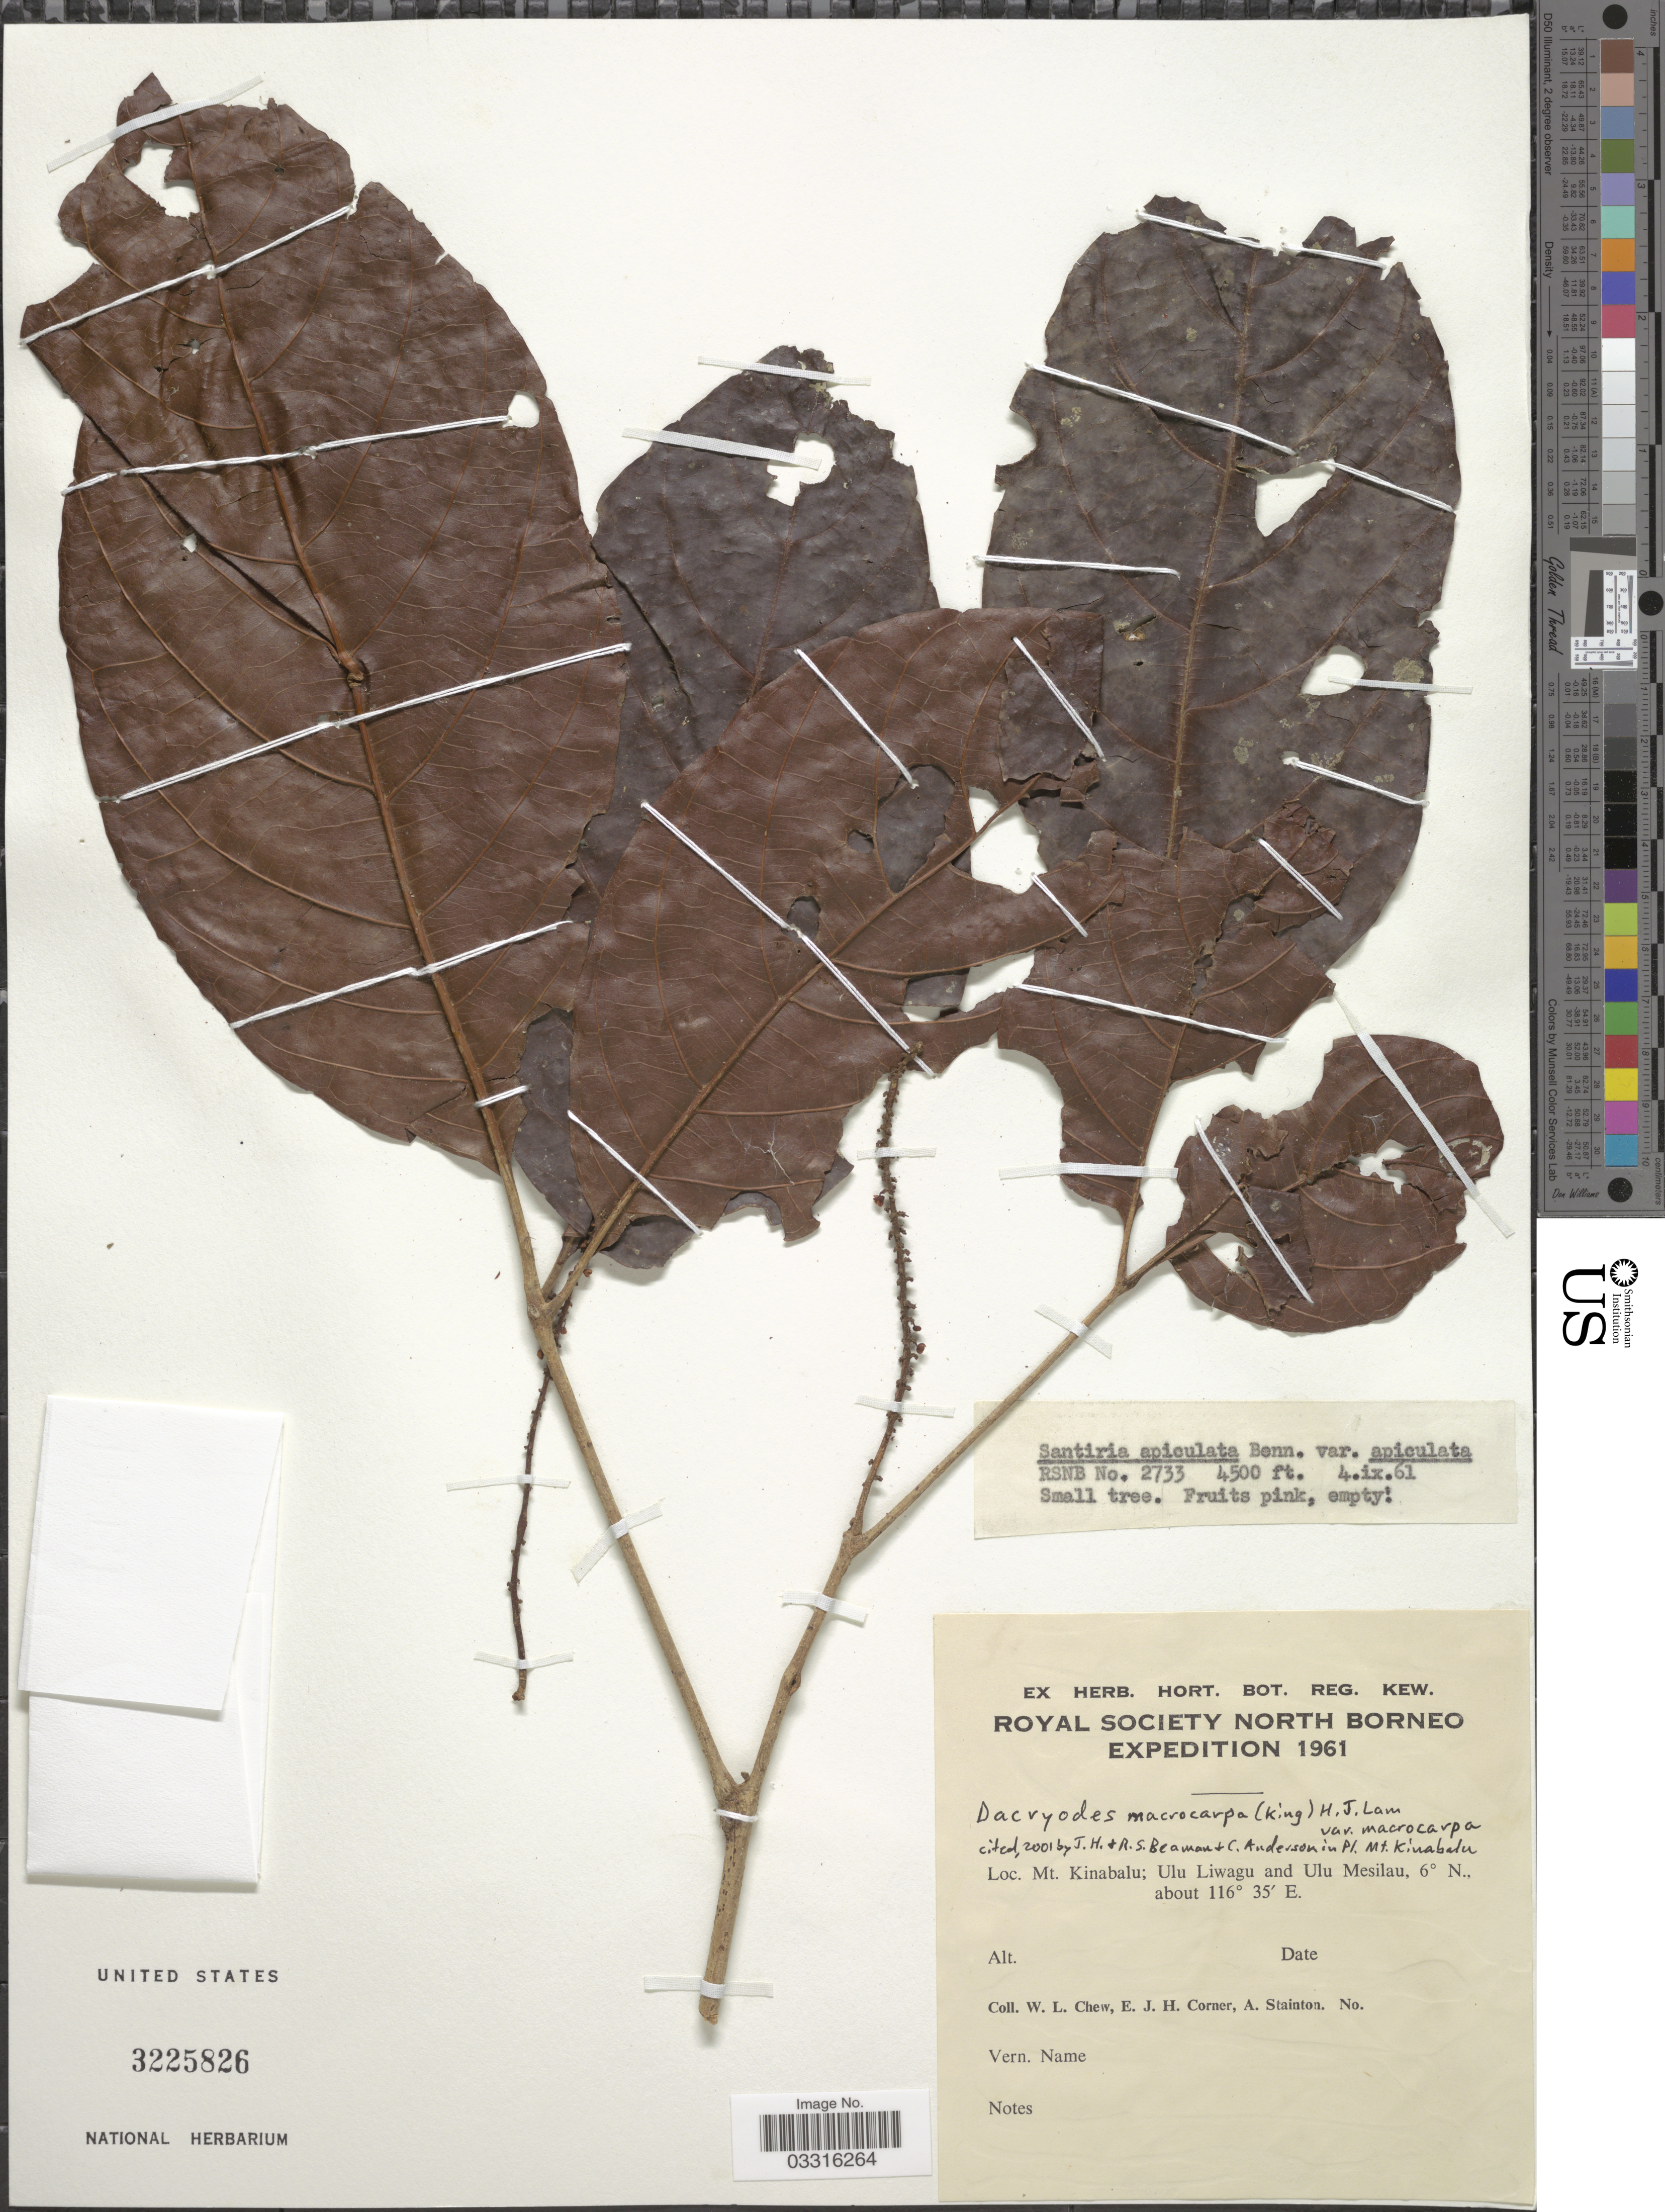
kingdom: Plantae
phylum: Tracheophyta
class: Magnoliopsida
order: Sapindales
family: Burseraceae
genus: Dacryodes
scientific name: Dacryodes macrocarpa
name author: (King) H.J. Lam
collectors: W. Chew, E. Corner & A. Stainton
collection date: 1961-09-04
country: Malaysia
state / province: Sabah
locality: North Borneo, Mt. Kinabalu; Ulu Liwagu and Ulu Mesilau.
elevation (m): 1372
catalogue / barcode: US 3225826